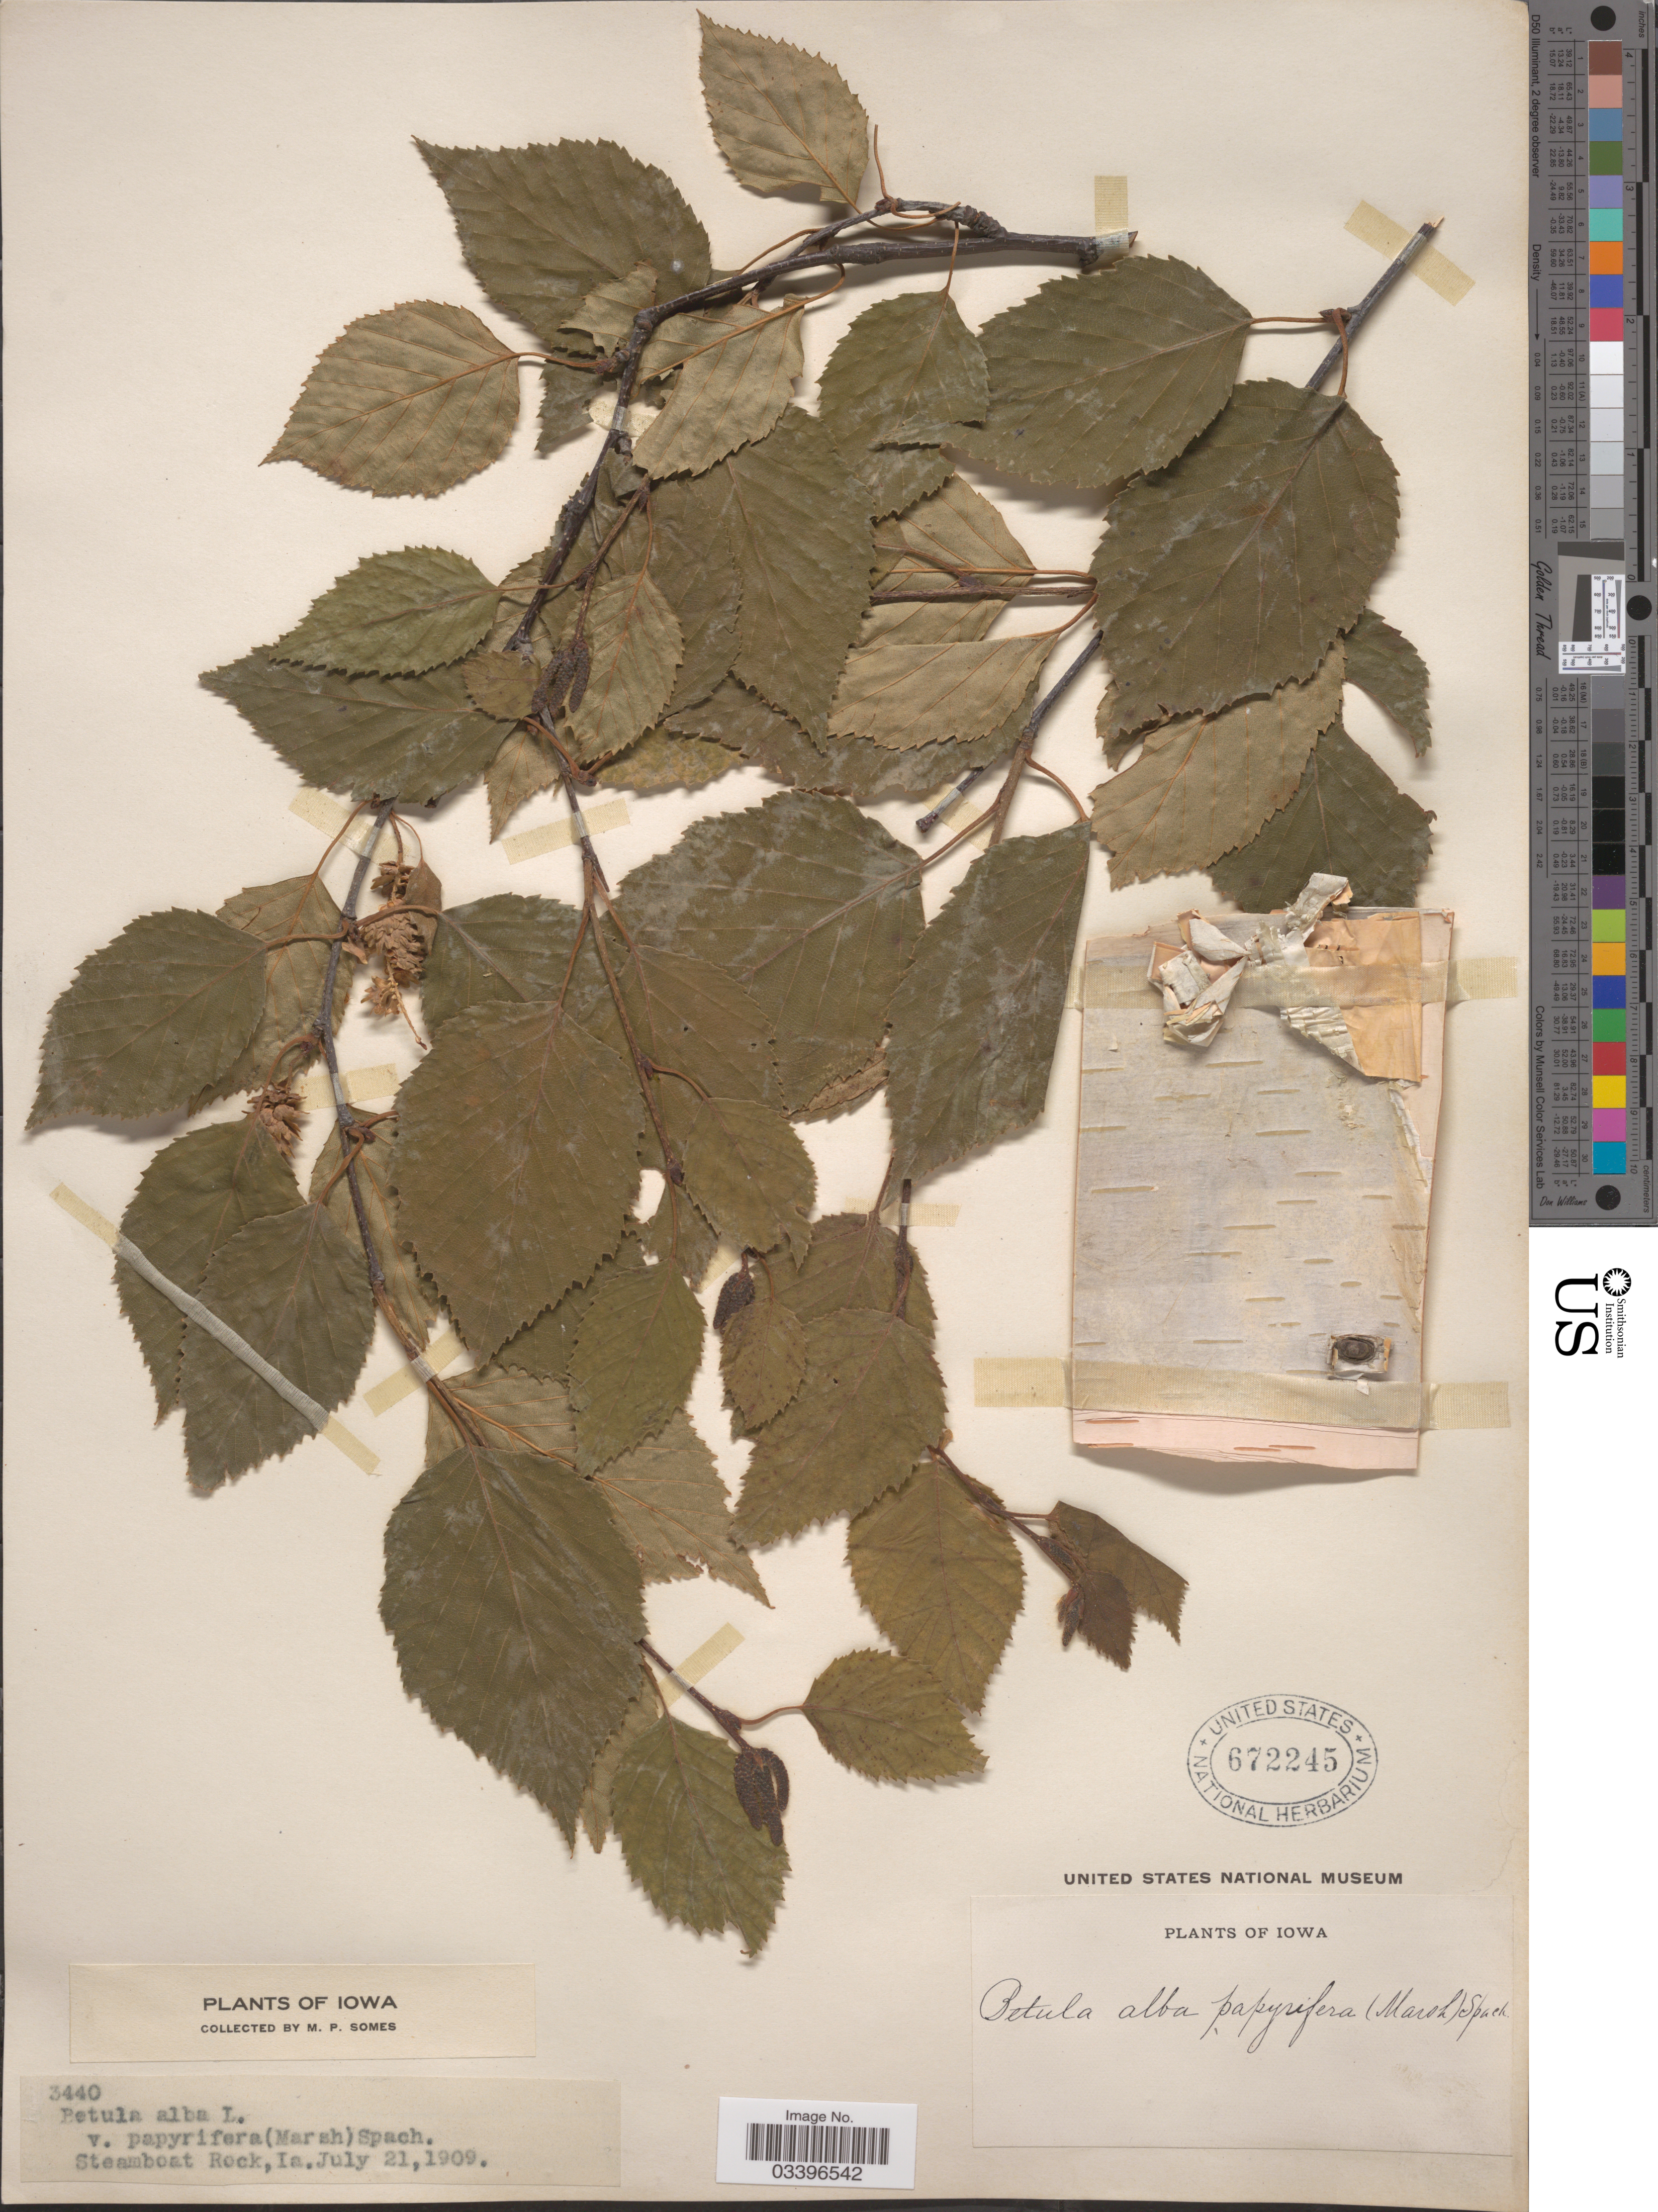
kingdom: Plantae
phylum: Tracheophyta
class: Magnoliopsida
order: Fagales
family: Betulaceae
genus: Betula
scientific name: Betula papyrifera var. cordifolia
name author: (Regel) Regel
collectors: M. Somes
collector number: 3440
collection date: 1909-07-21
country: United States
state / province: Iowa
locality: Steamboat Rock.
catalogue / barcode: US 672245